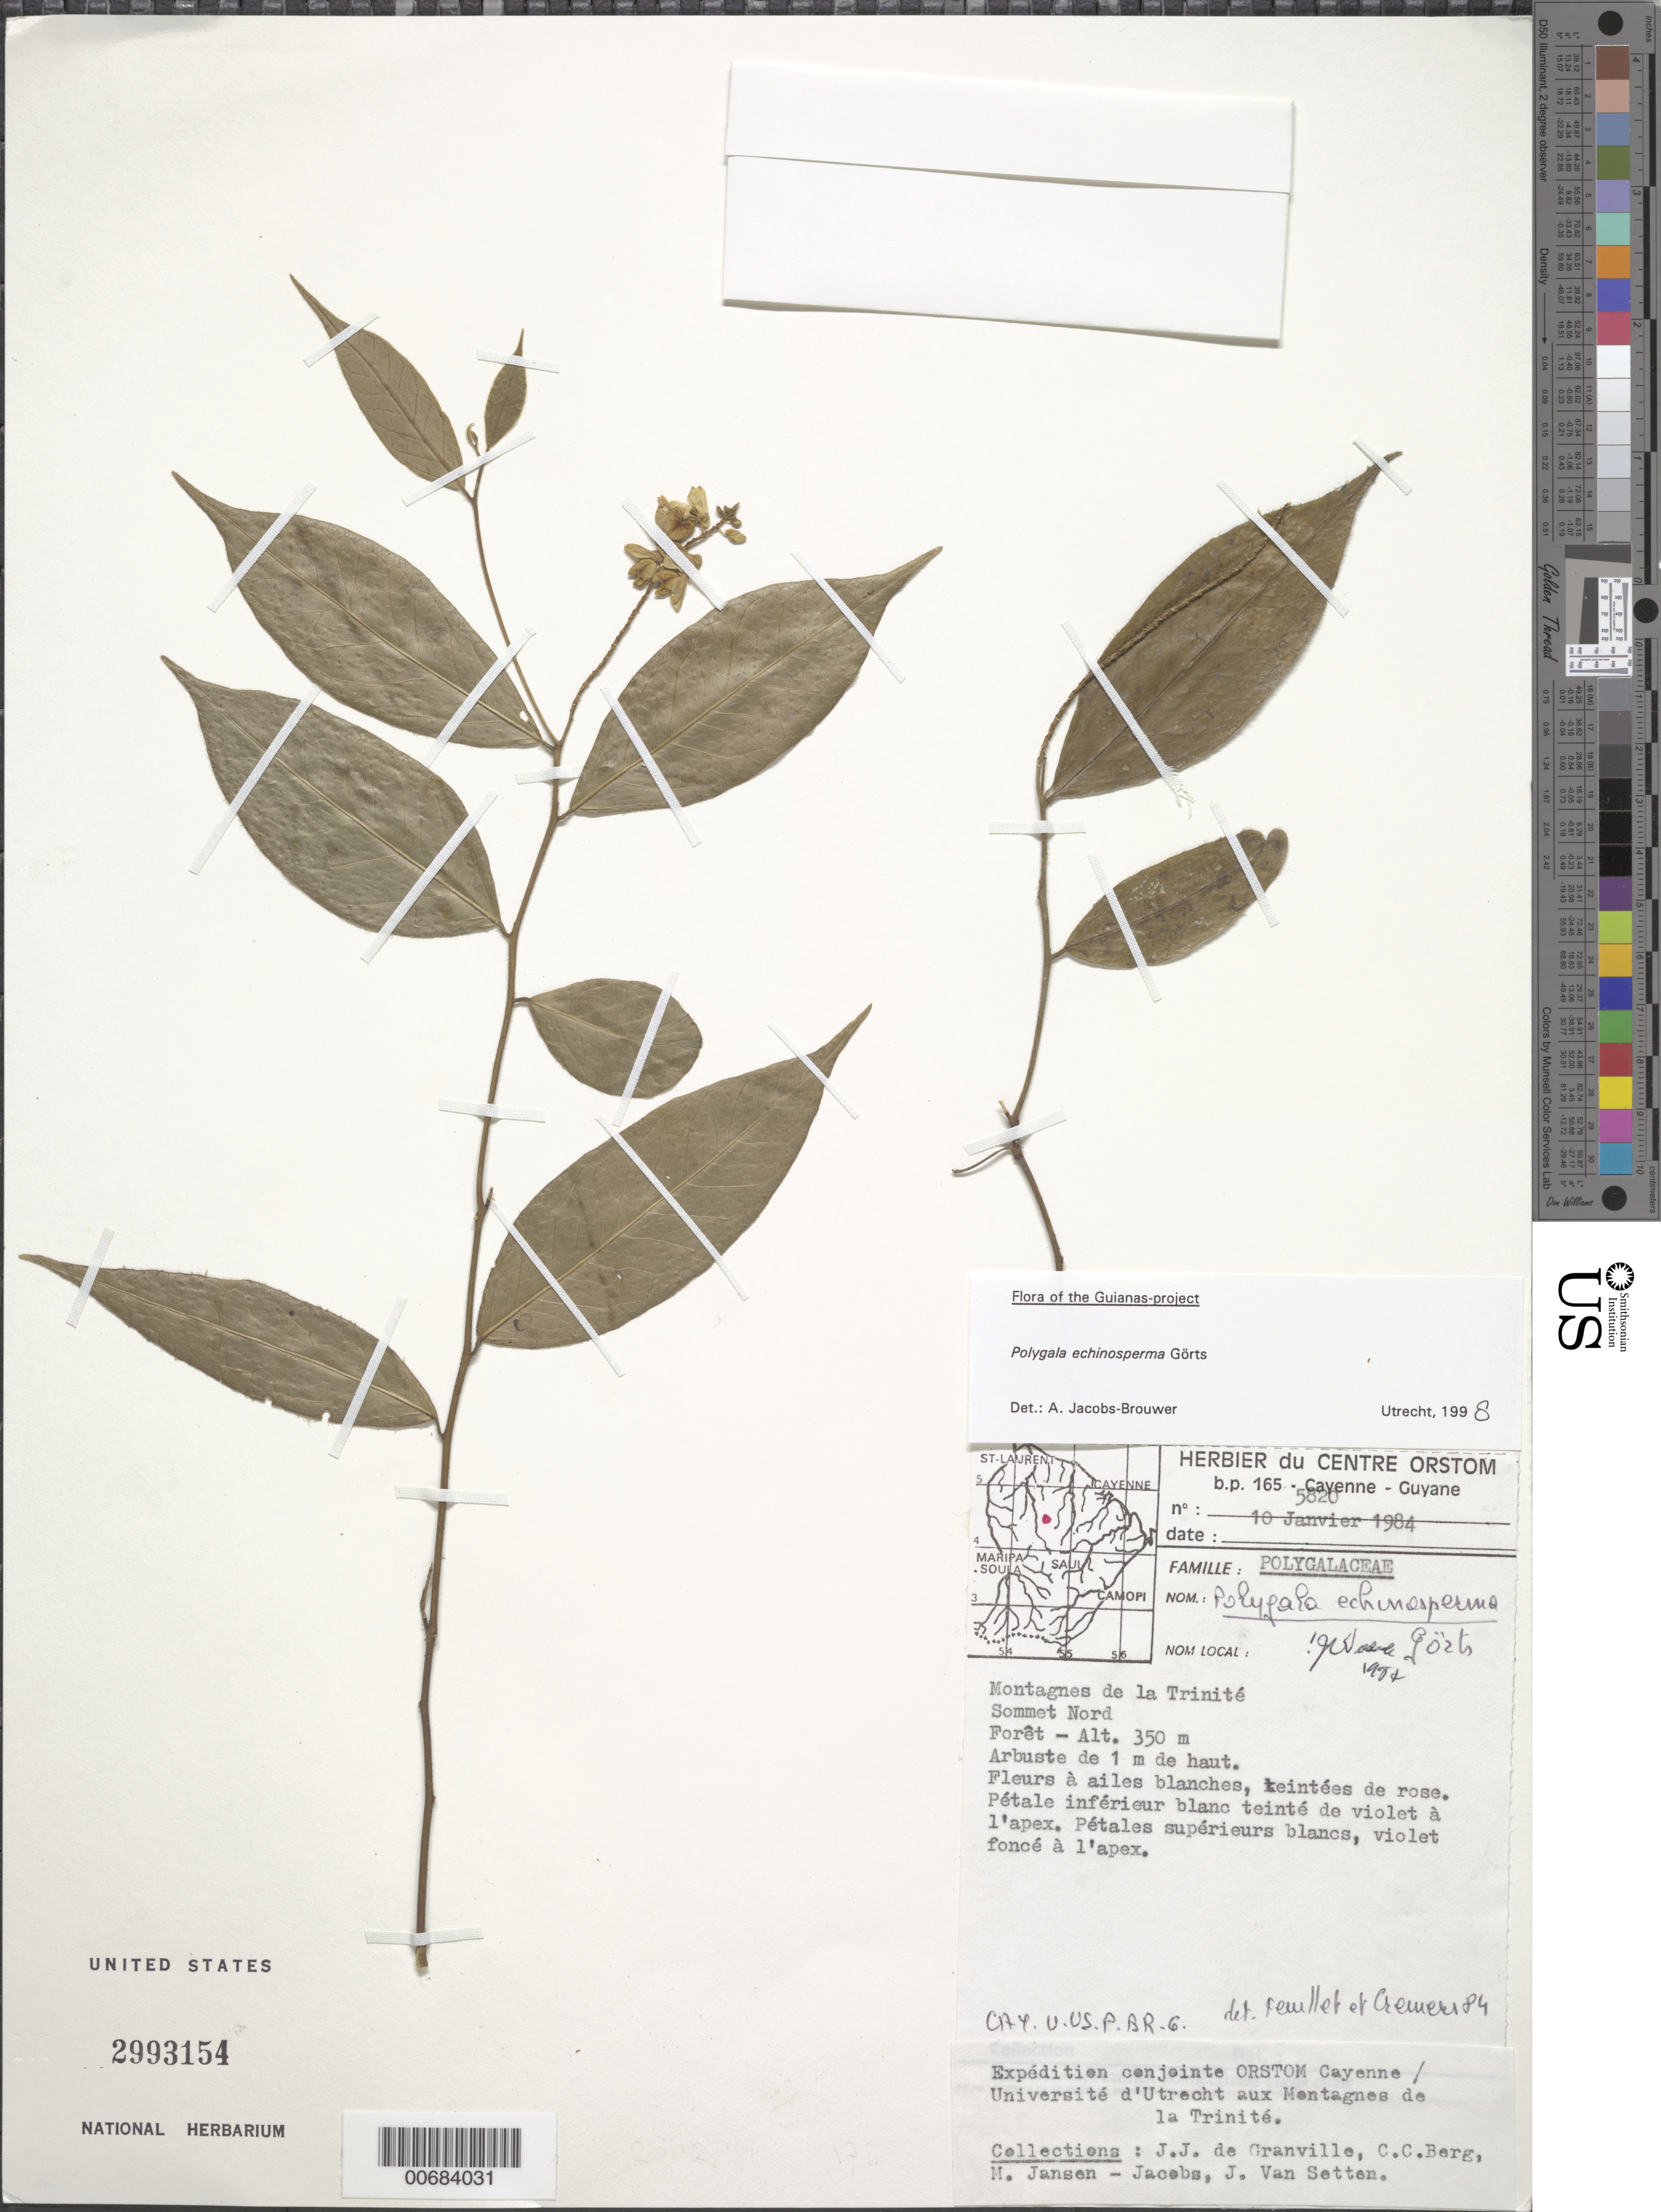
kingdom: Plantae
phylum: Tracheophyta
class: Magnoliopsida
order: Fabales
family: Polygalaceae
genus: Asemeia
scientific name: Asemeia echinosperma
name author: (Görts) J.F.B. Pastore & J.R. Abbott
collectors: J.-J. de Granville, C. C. Berg, M. J. Jansen-Jacobs & J. van Setten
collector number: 5820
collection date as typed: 10-Jan-84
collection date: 1984-01-10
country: French Guiana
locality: Montagnes de la Trinité, Bassin de la Mana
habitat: Forest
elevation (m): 350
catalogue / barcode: US 2993154